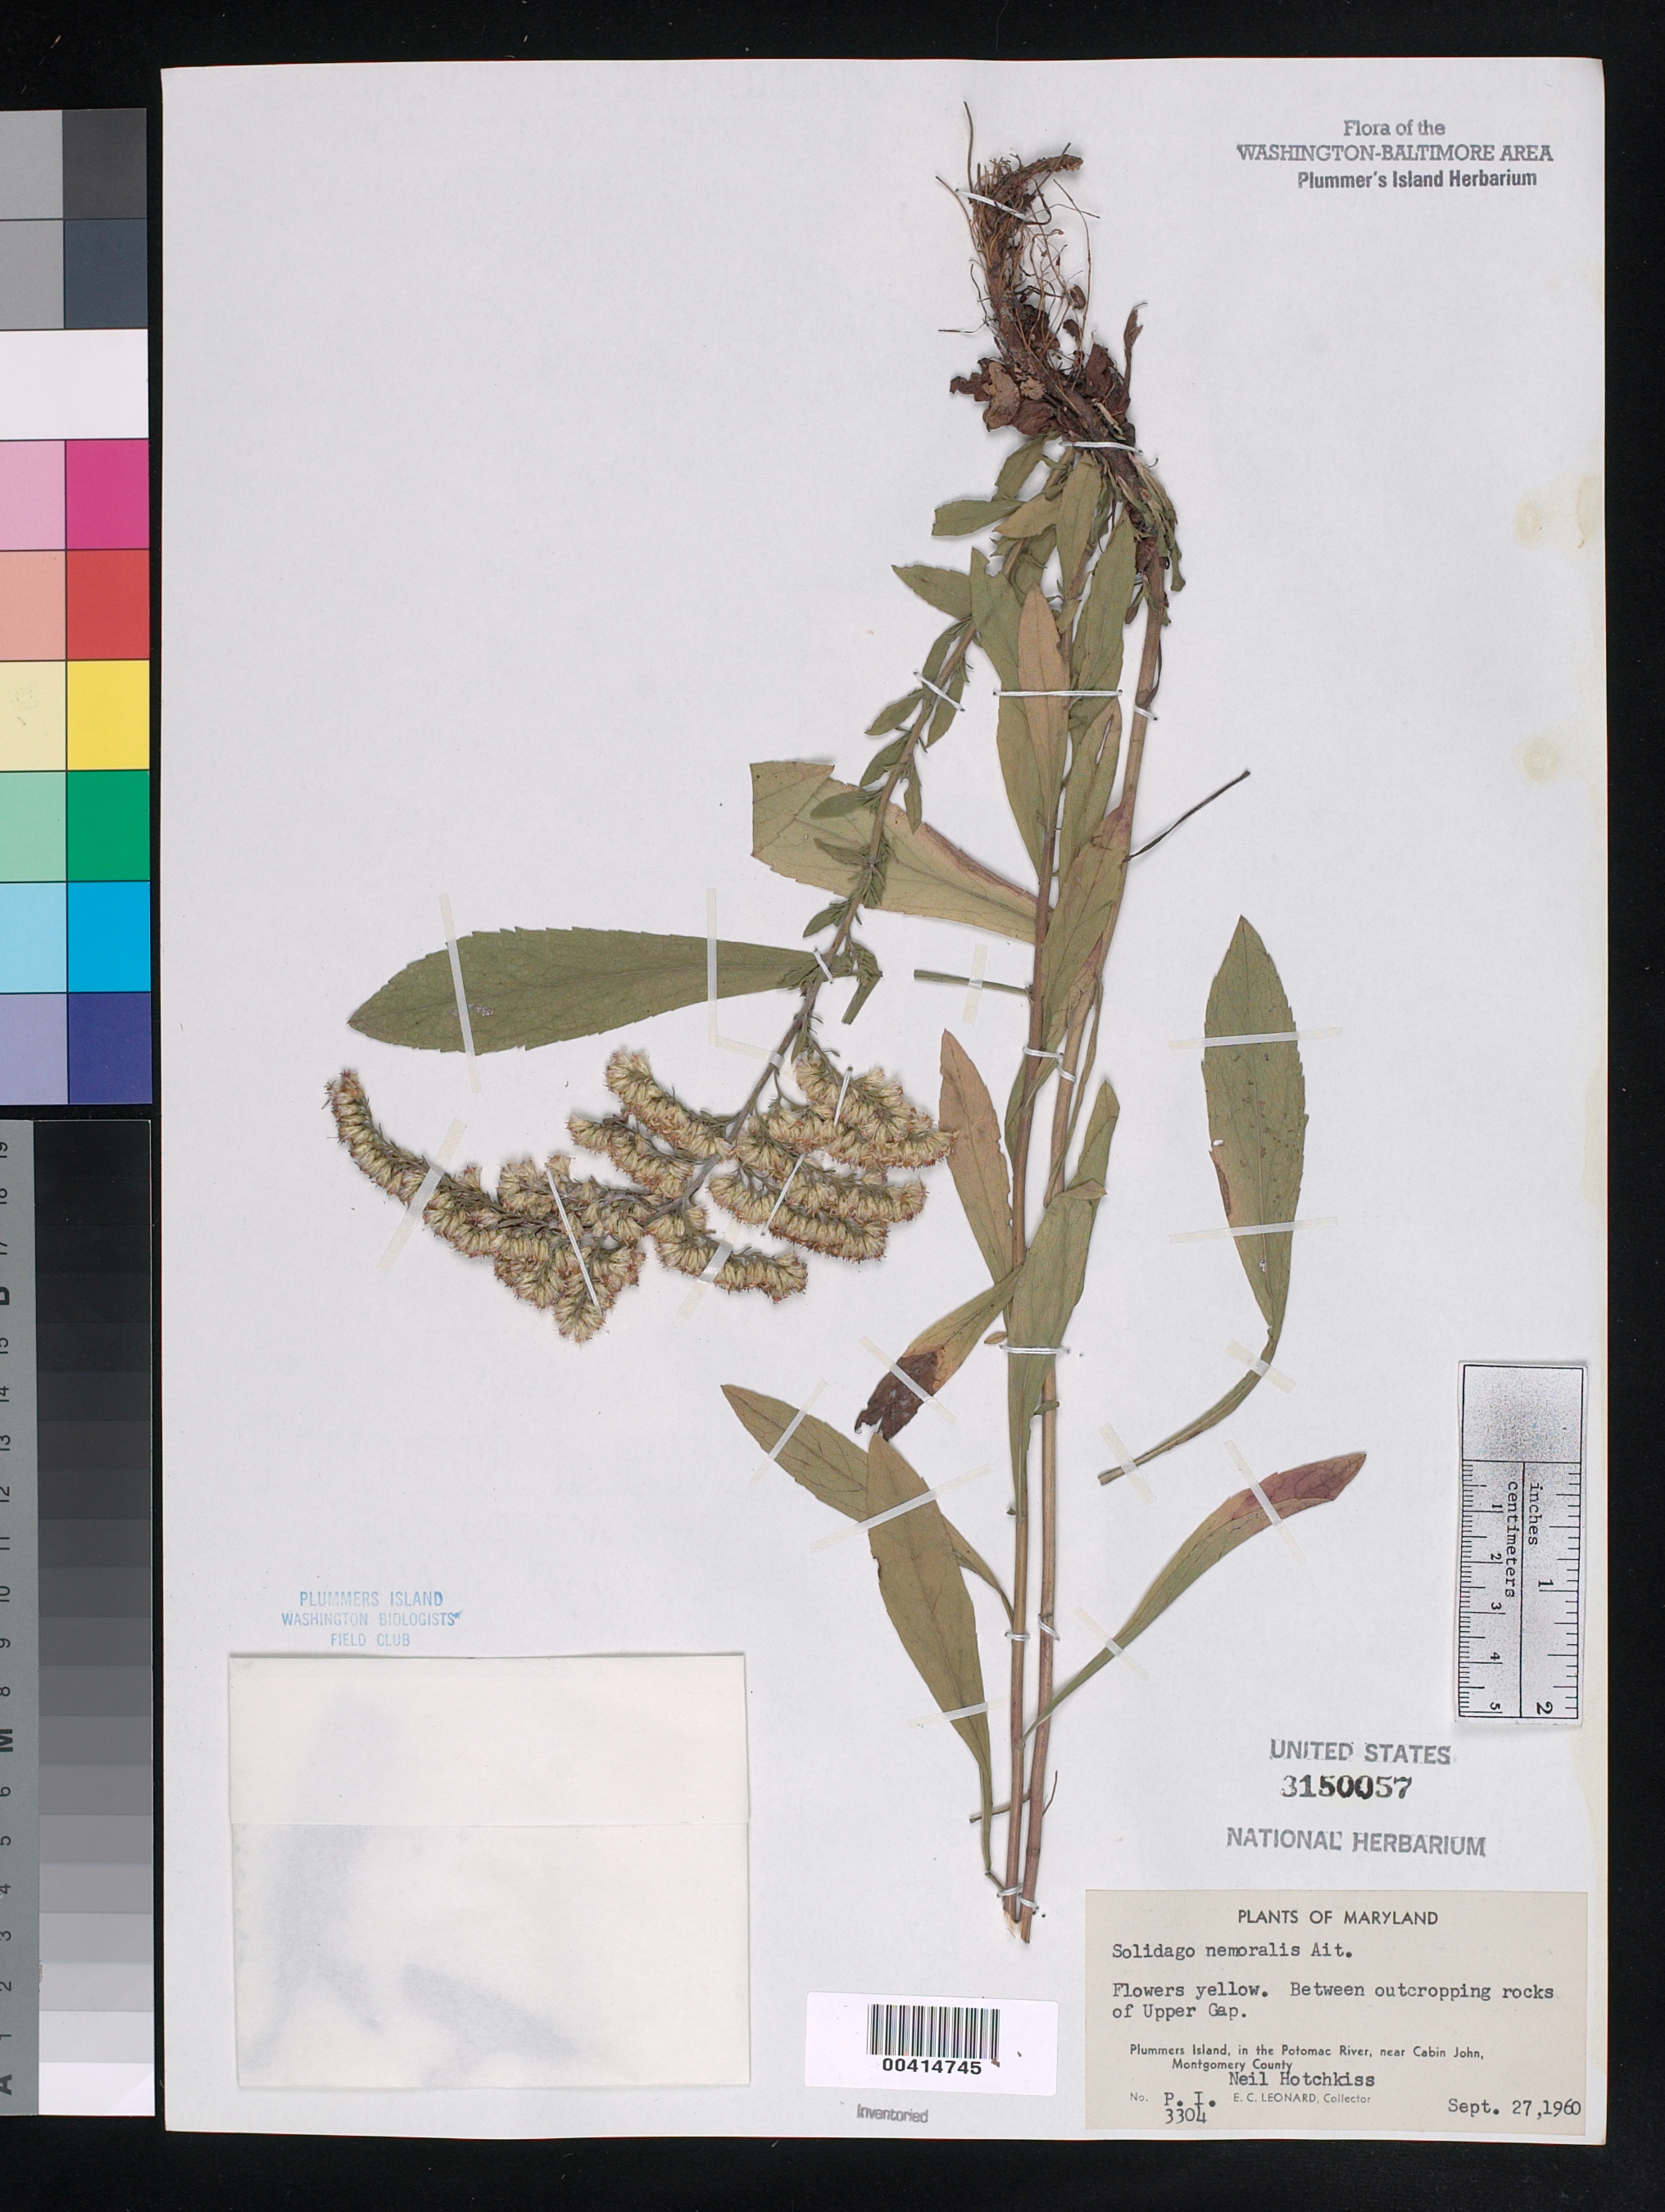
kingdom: Plantae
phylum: Tracheophyta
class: Magnoliopsida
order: Asterales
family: Asteraceae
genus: Solidago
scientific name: Solidago nemoralis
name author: Aiton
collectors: E. C. Leonard & N. Hotchkiss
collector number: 3304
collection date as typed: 27 Sep 1960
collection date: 1960-09-27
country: United States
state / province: Maryland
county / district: Montgomery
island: Plummers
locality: Plummer's Island; Upper Gap C. & O. Canal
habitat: Between outcropping rocks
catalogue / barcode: US 3150057